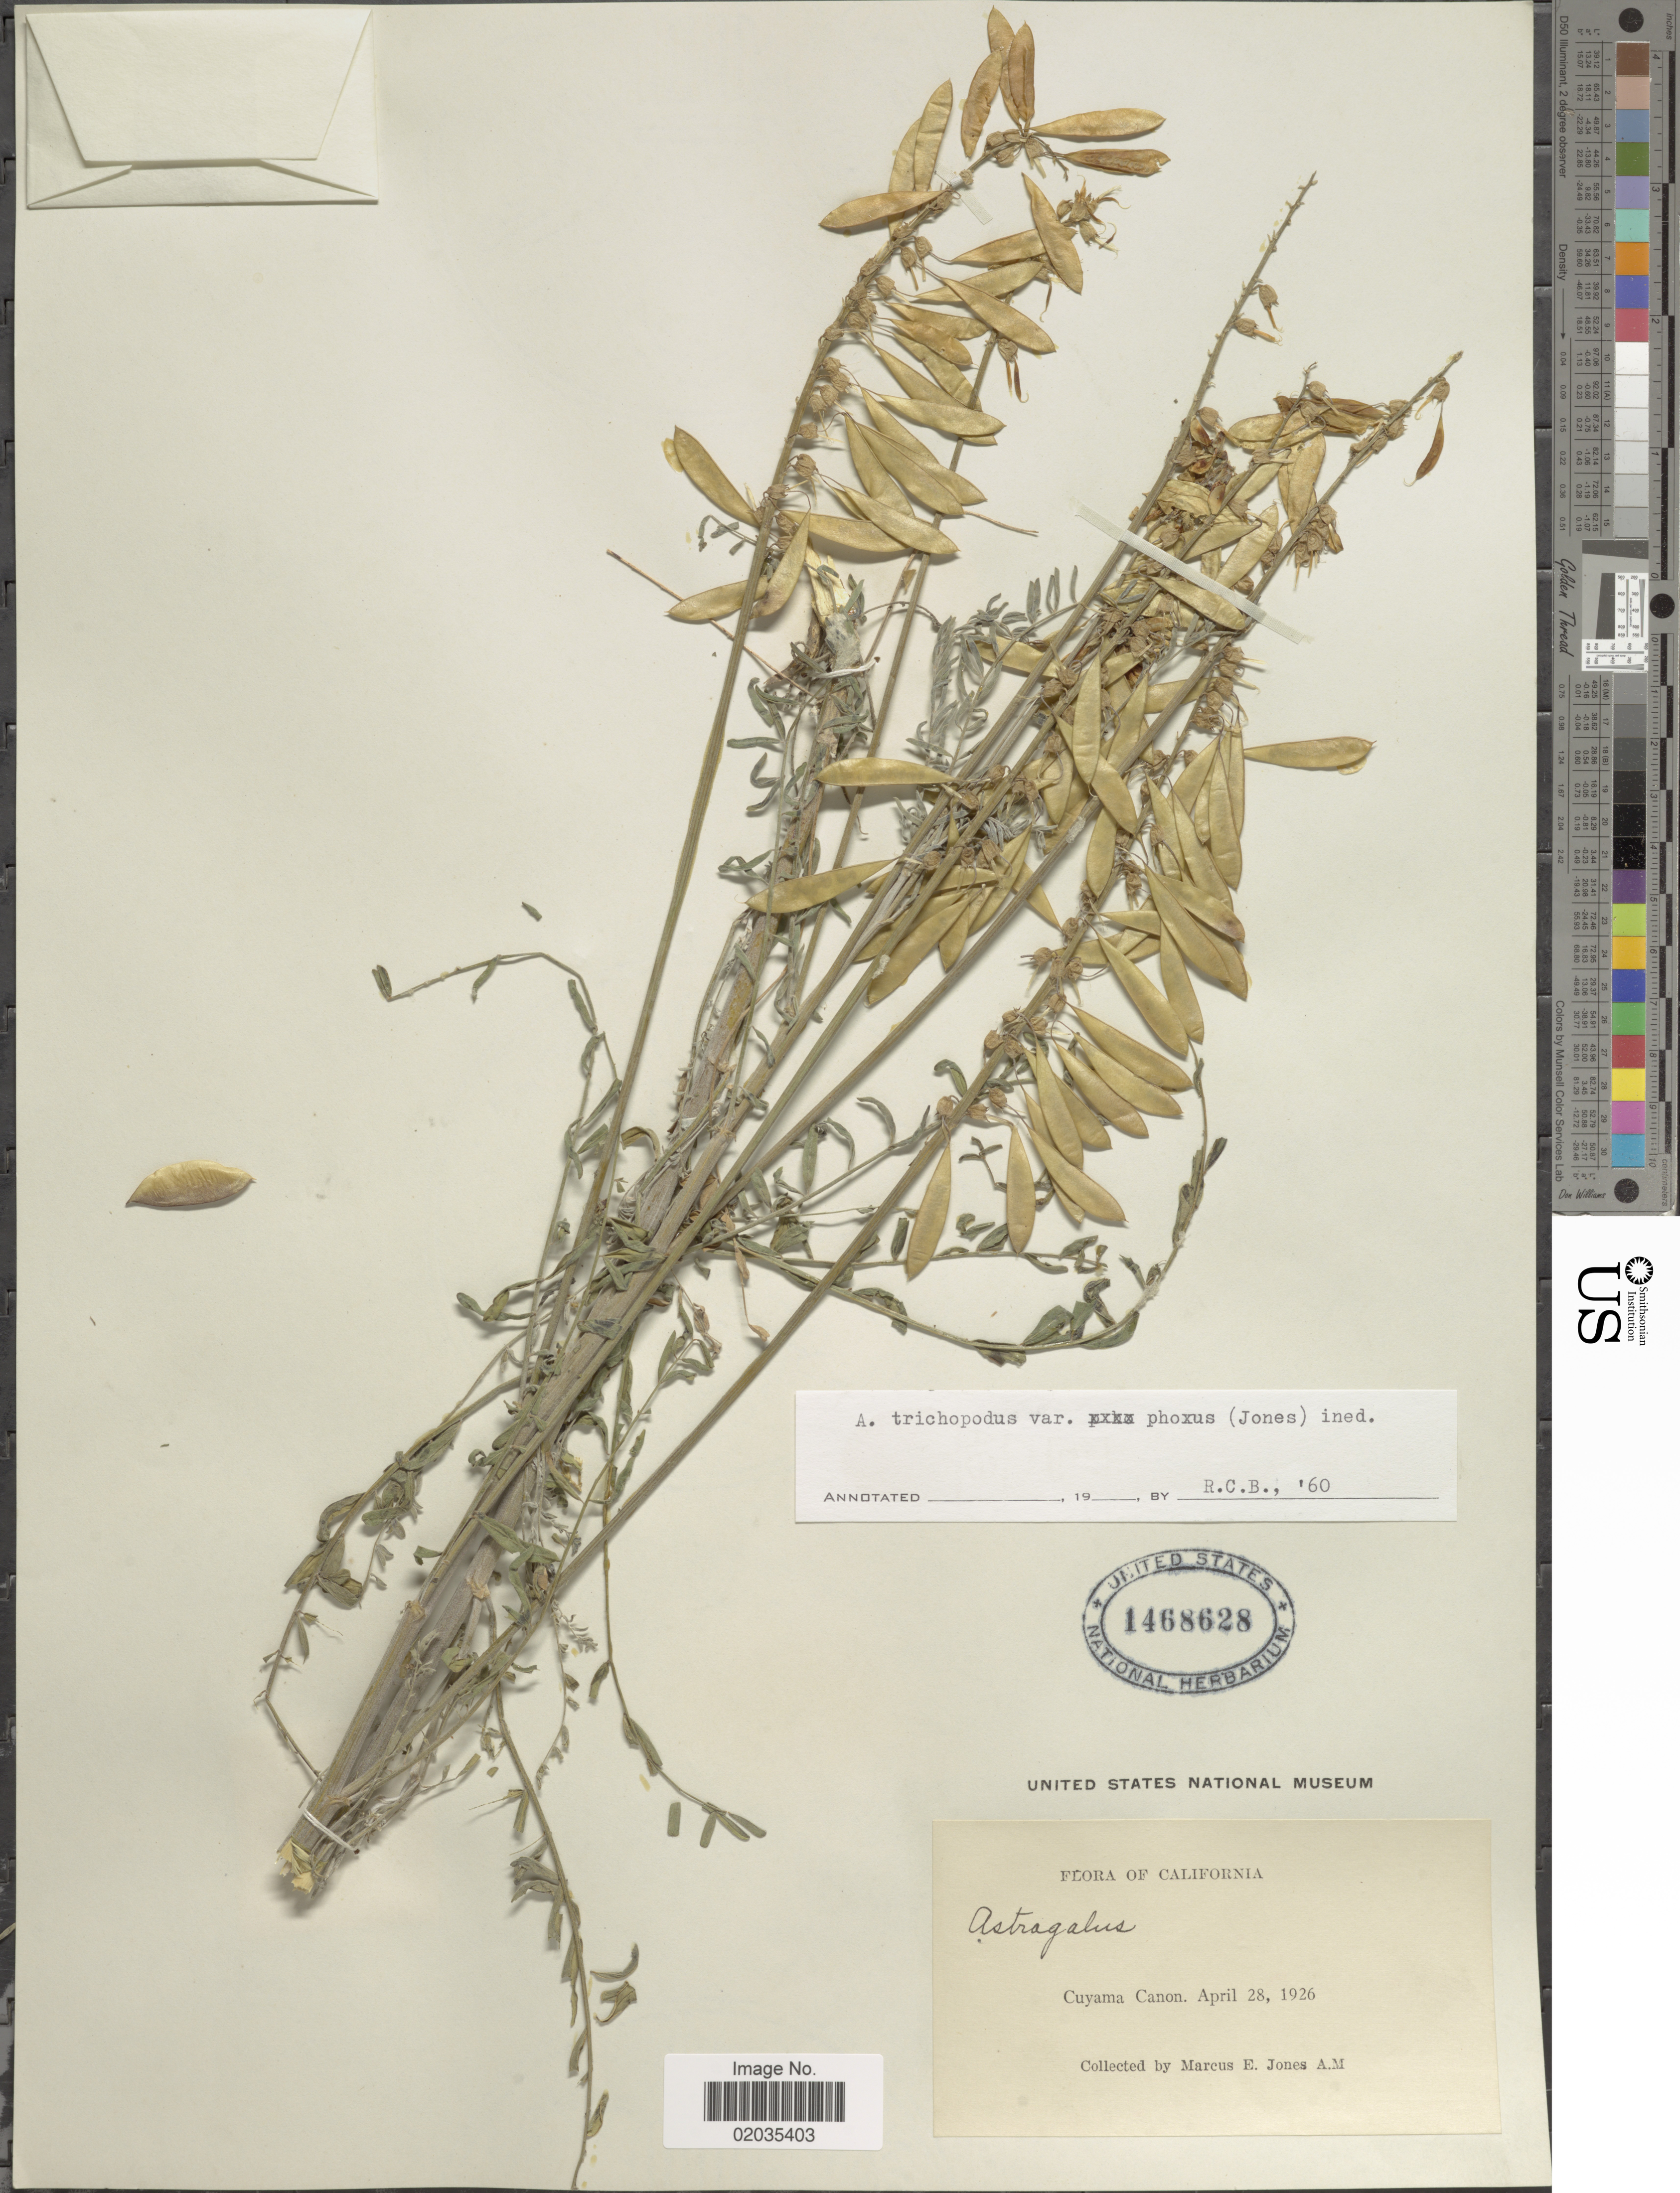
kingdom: Plantae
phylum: Tracheophyta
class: Magnoliopsida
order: Fabales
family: Fabaceae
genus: Astragalus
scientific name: Astragalus trichopodus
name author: (Nutt.) A. Gray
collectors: M. E. Jones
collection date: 1926-04-28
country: United States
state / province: California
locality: Cuyama. Canon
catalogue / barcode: US 1468628